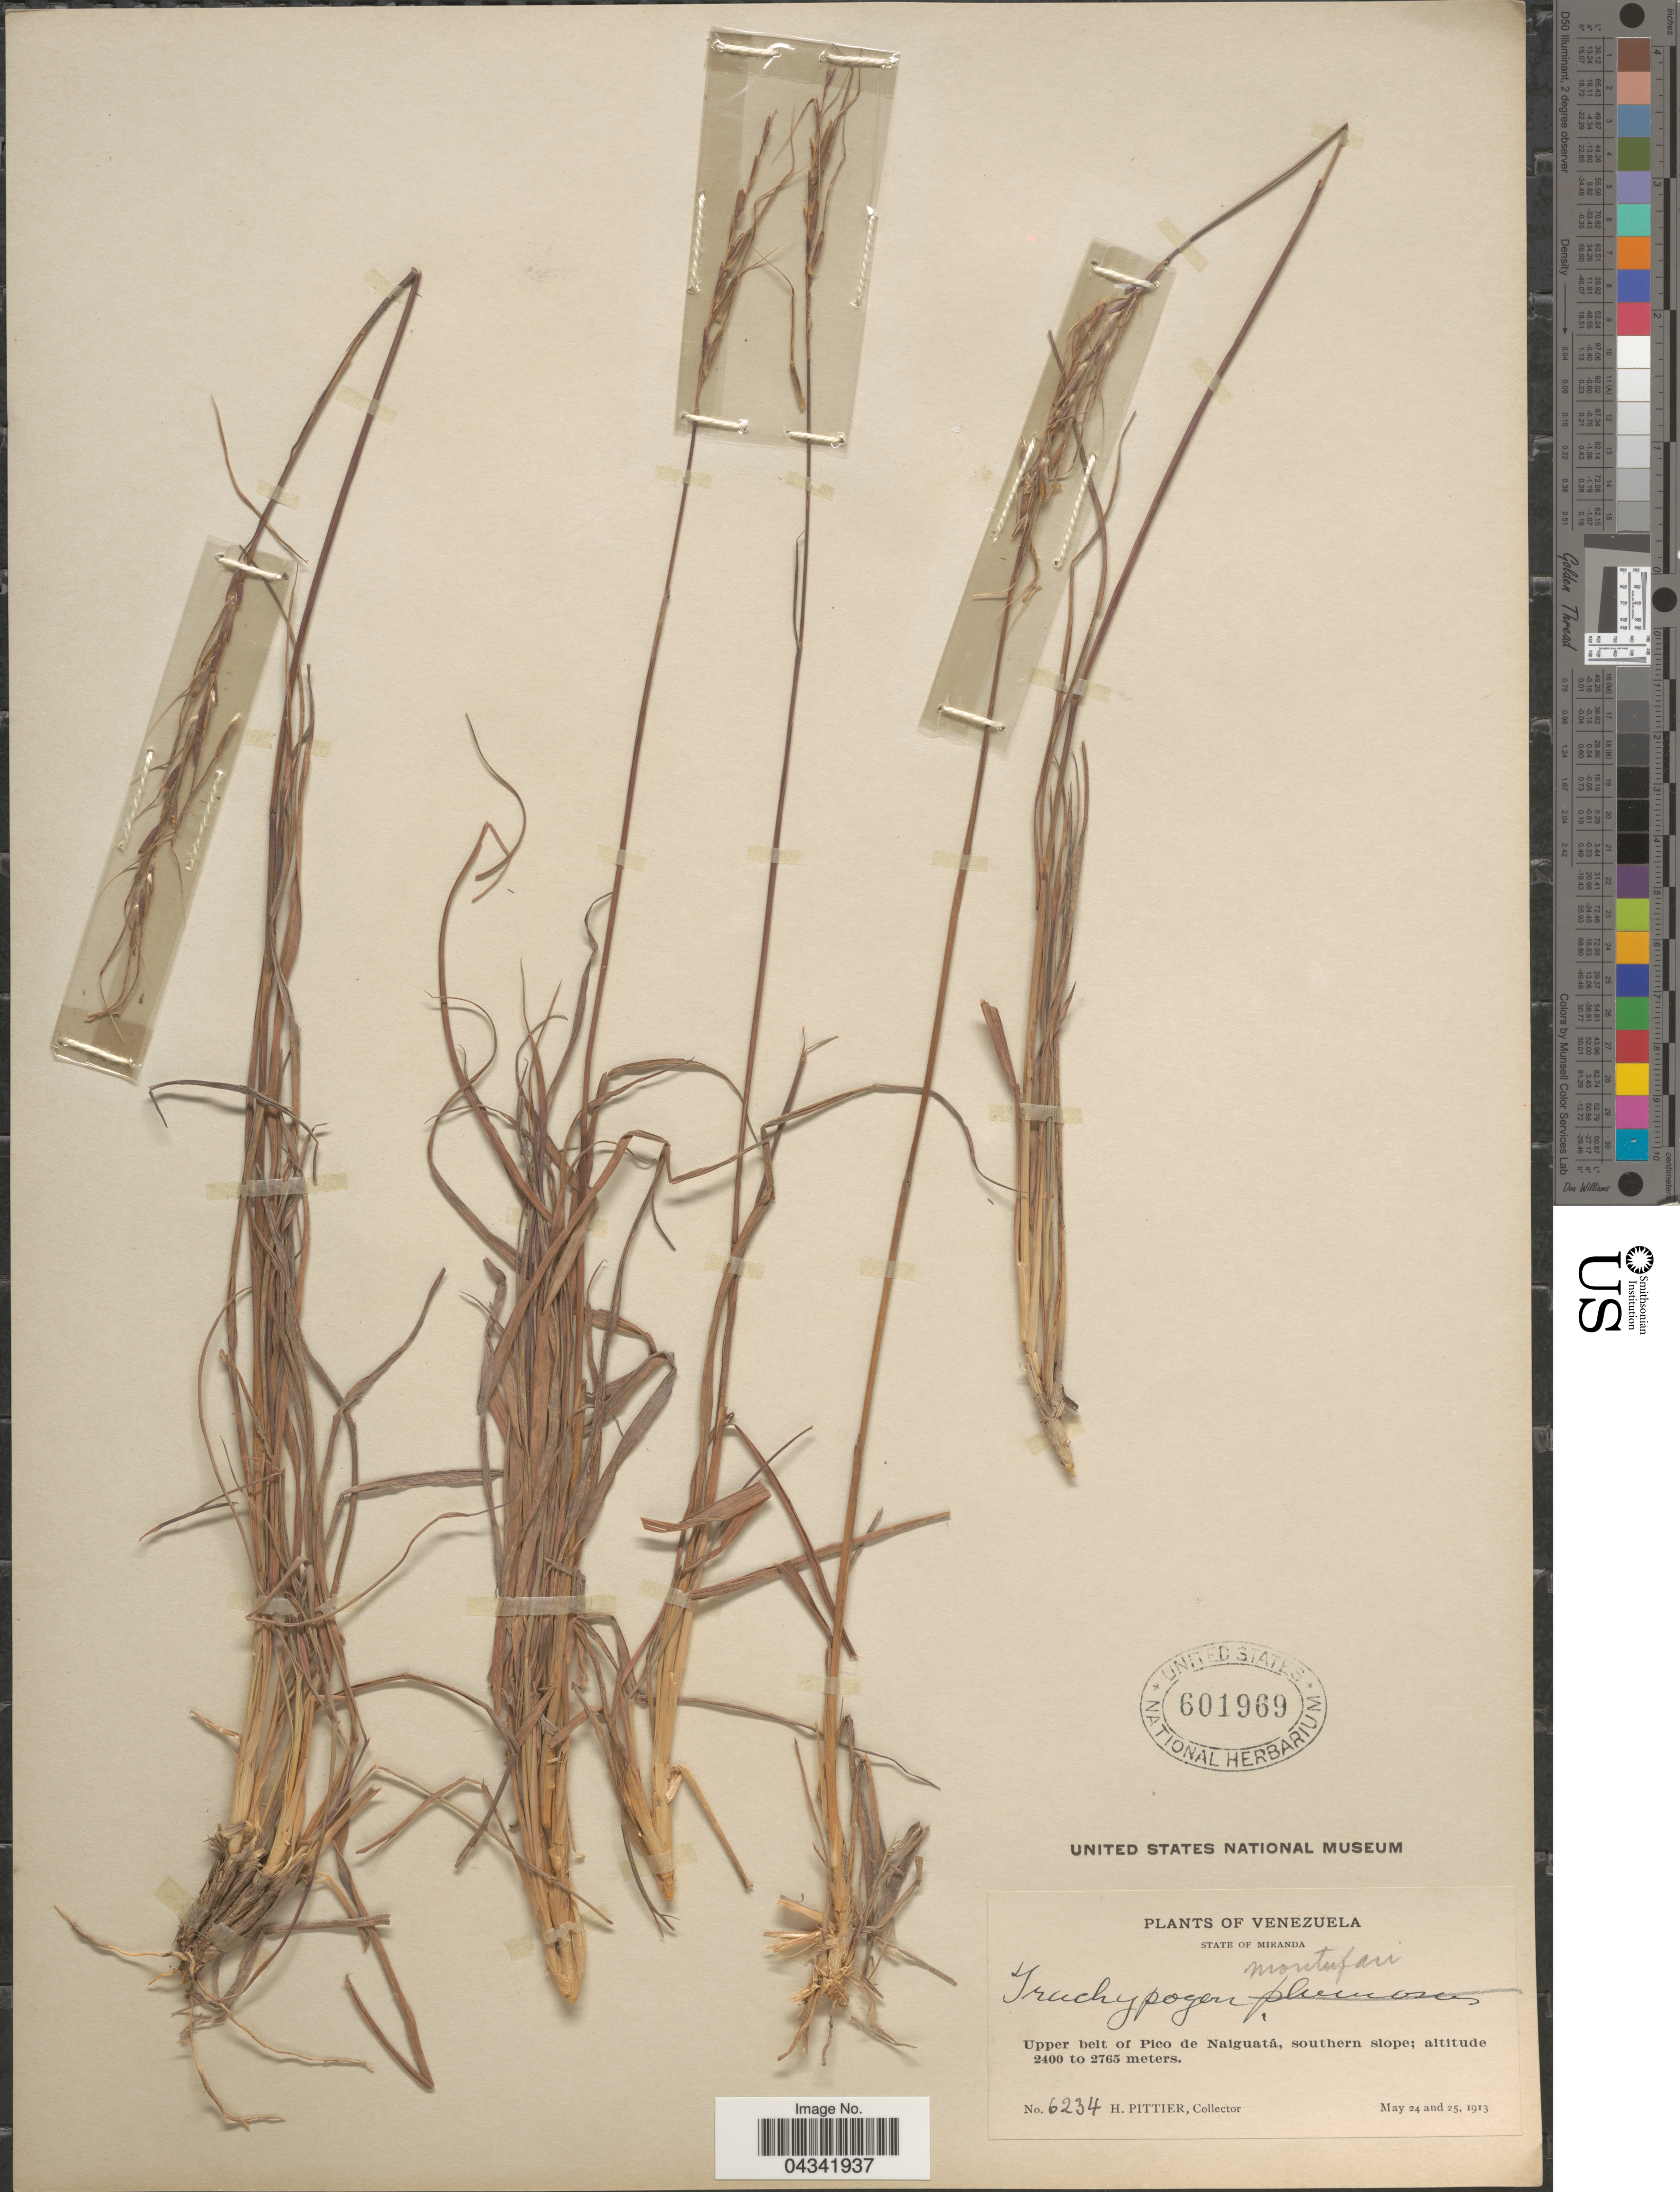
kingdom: Plantae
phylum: Tracheophyta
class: Liliopsida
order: Poales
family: Poaceae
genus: Trachypogon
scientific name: Trachypogon spicatus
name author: (L. f.) Kuntze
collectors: H. F. Pittier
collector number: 6234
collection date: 1913-05-24/1913-05-25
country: Venezuela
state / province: Miranda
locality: Upper belt of Pico de Naiguatá, southern slope.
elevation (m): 2400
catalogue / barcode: US 601969